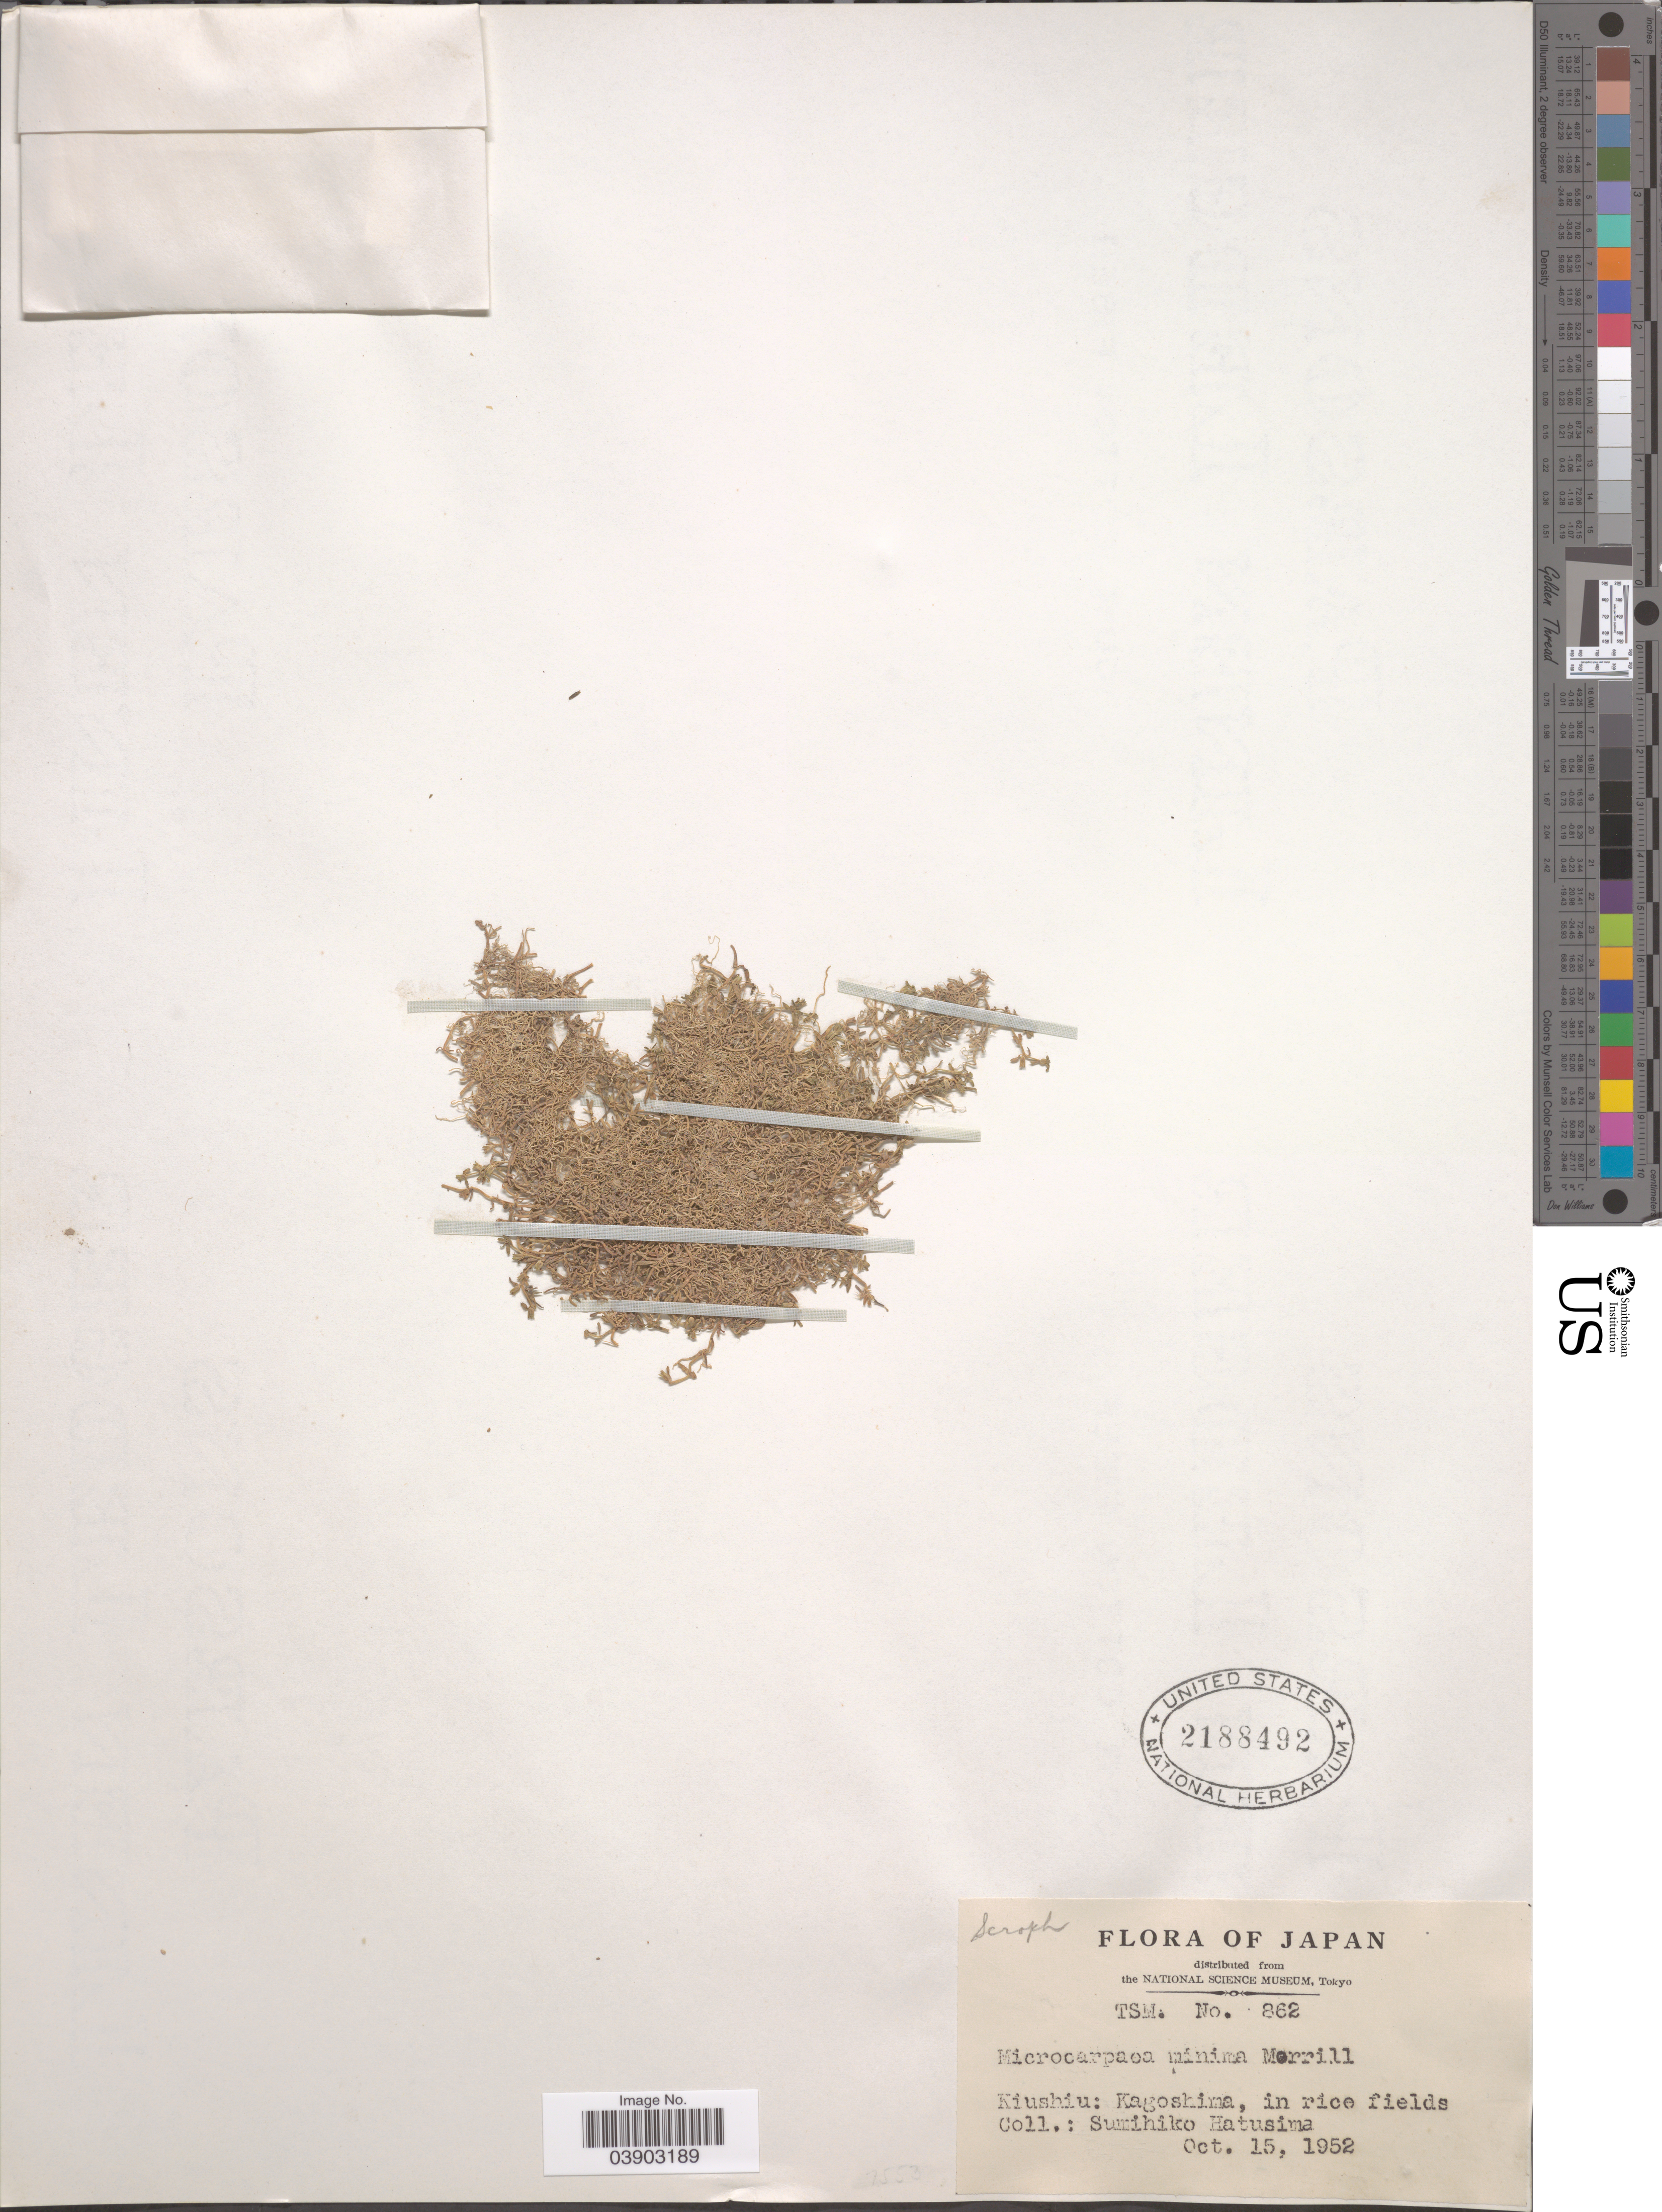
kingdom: Plantae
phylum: Tracheophyta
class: Magnoliopsida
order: Lamiales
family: Phrymaceae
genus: Microcarpaea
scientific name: Microcarpaea minima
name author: (K.D. Koenig ex Retz.) Merr.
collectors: S. Hatusima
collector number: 862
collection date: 1952-10-15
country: Japan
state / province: Kagosima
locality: Kiushiu: Kagoshima.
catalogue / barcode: US 2188492